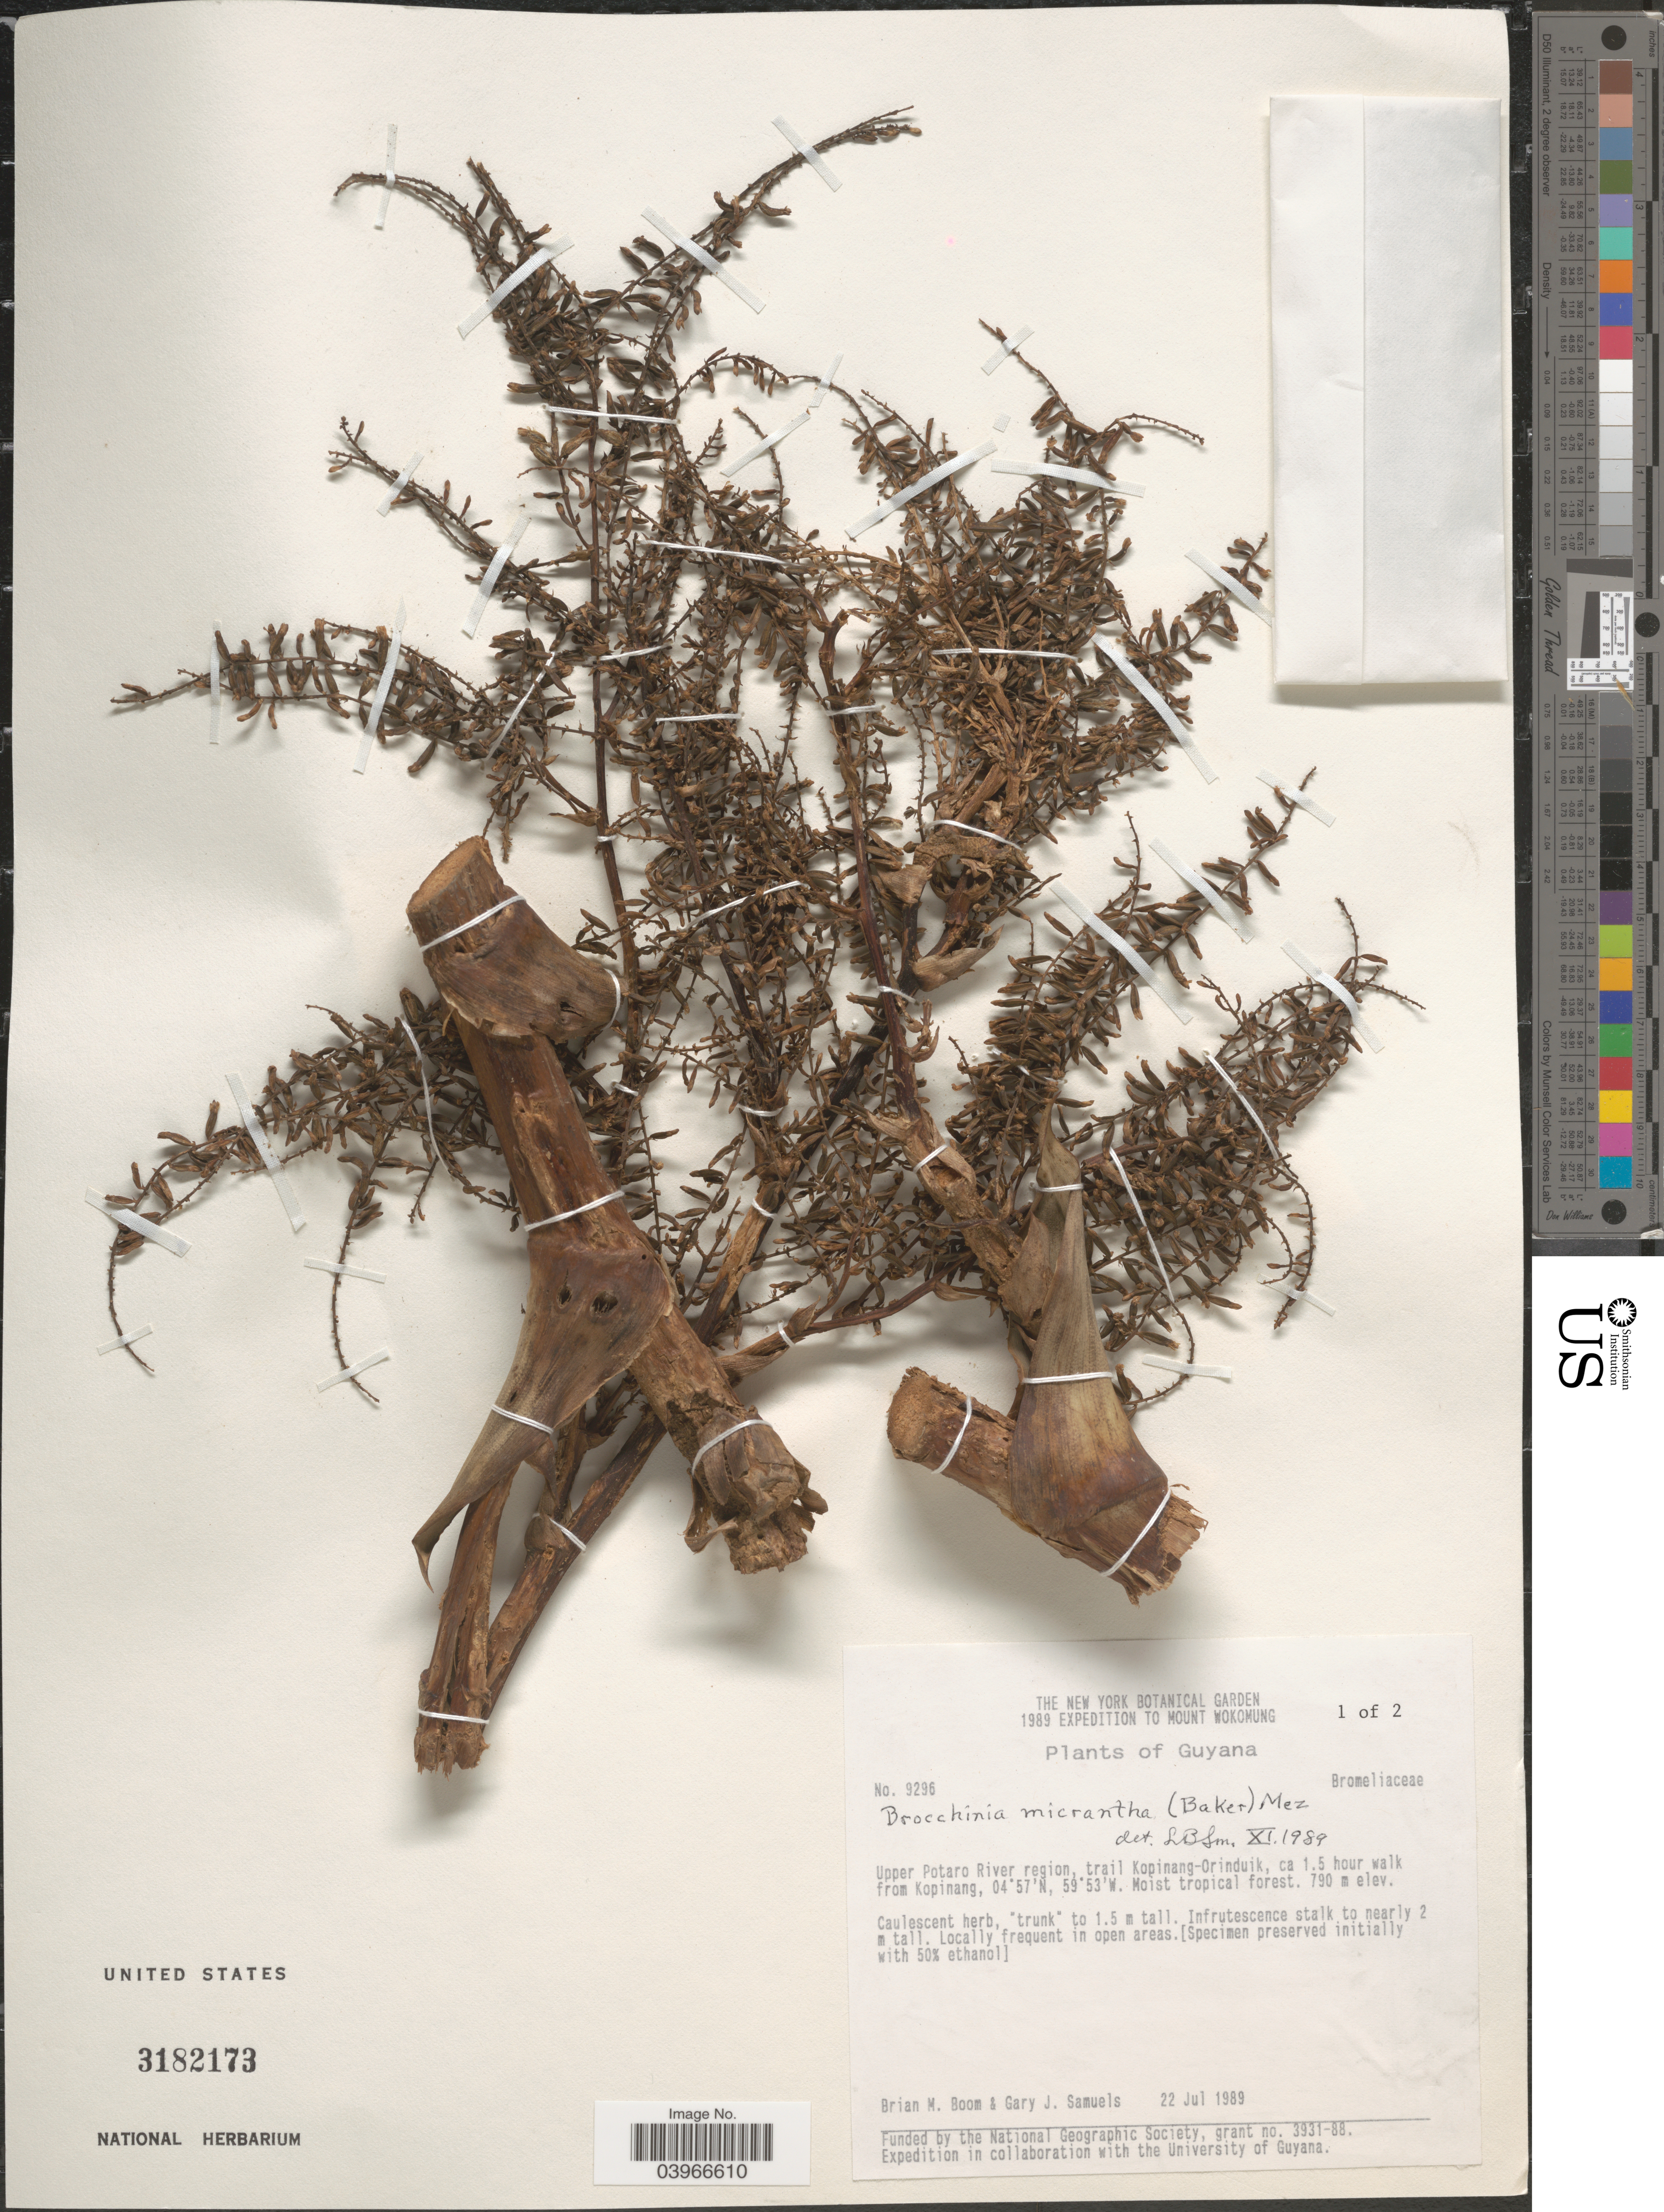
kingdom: Plantae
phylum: Tracheophyta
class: Liliopsida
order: Poales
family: Bromeliaceae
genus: Brocchinia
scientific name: Brocchinia micrantha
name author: (Baker) Mez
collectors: B. M. Boom & G. Samuels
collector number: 9296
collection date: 1989-07-22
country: Guyana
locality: Upper Potaro River region, trail Kopinang-Orinduik, ca 1.5 hour walk from Kopinang. Moist tropical forest.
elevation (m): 790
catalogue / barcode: US 3182173